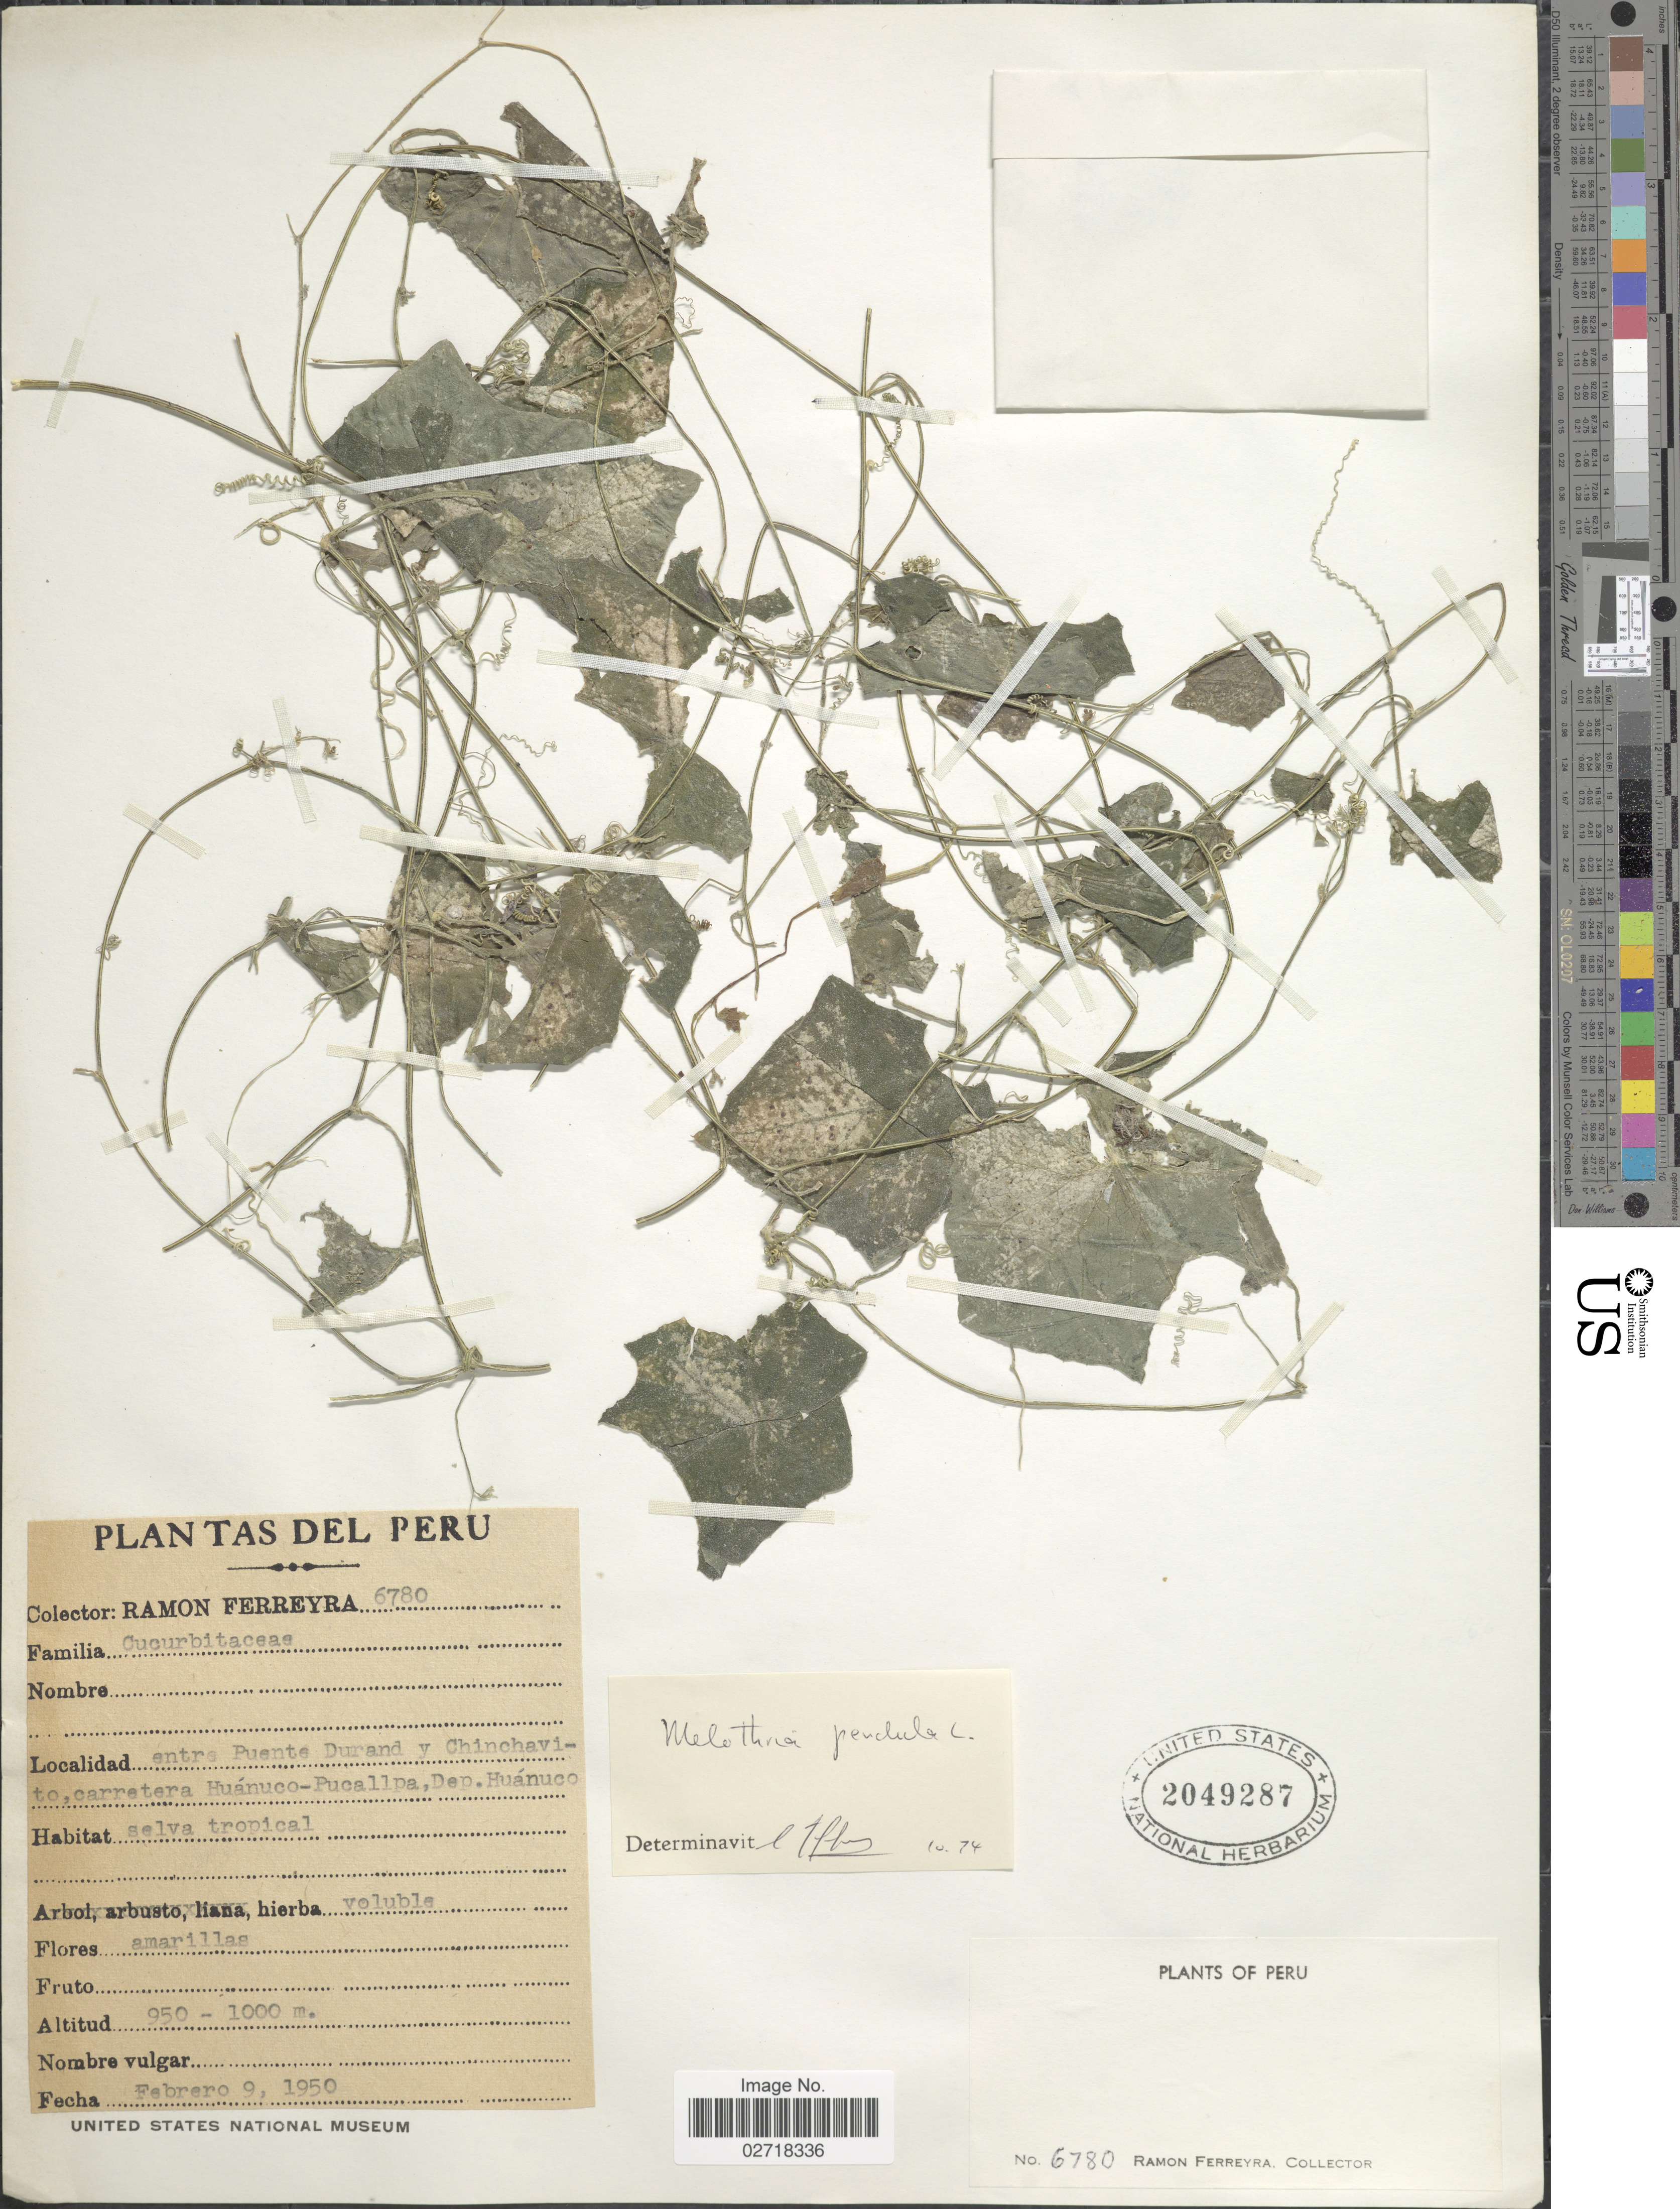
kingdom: Plantae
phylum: Tracheophyta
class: Magnoliopsida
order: Cucurbitales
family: Cucurbitaceae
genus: Melothria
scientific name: Melothria pendula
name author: L.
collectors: R. A. Ferreyra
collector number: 6780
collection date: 1950-02-09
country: Peru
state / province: Huánuco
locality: Entre Puente Durand y Chinchavi to, carretera Huanuco-pucallpa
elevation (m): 950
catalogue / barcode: US 2049287